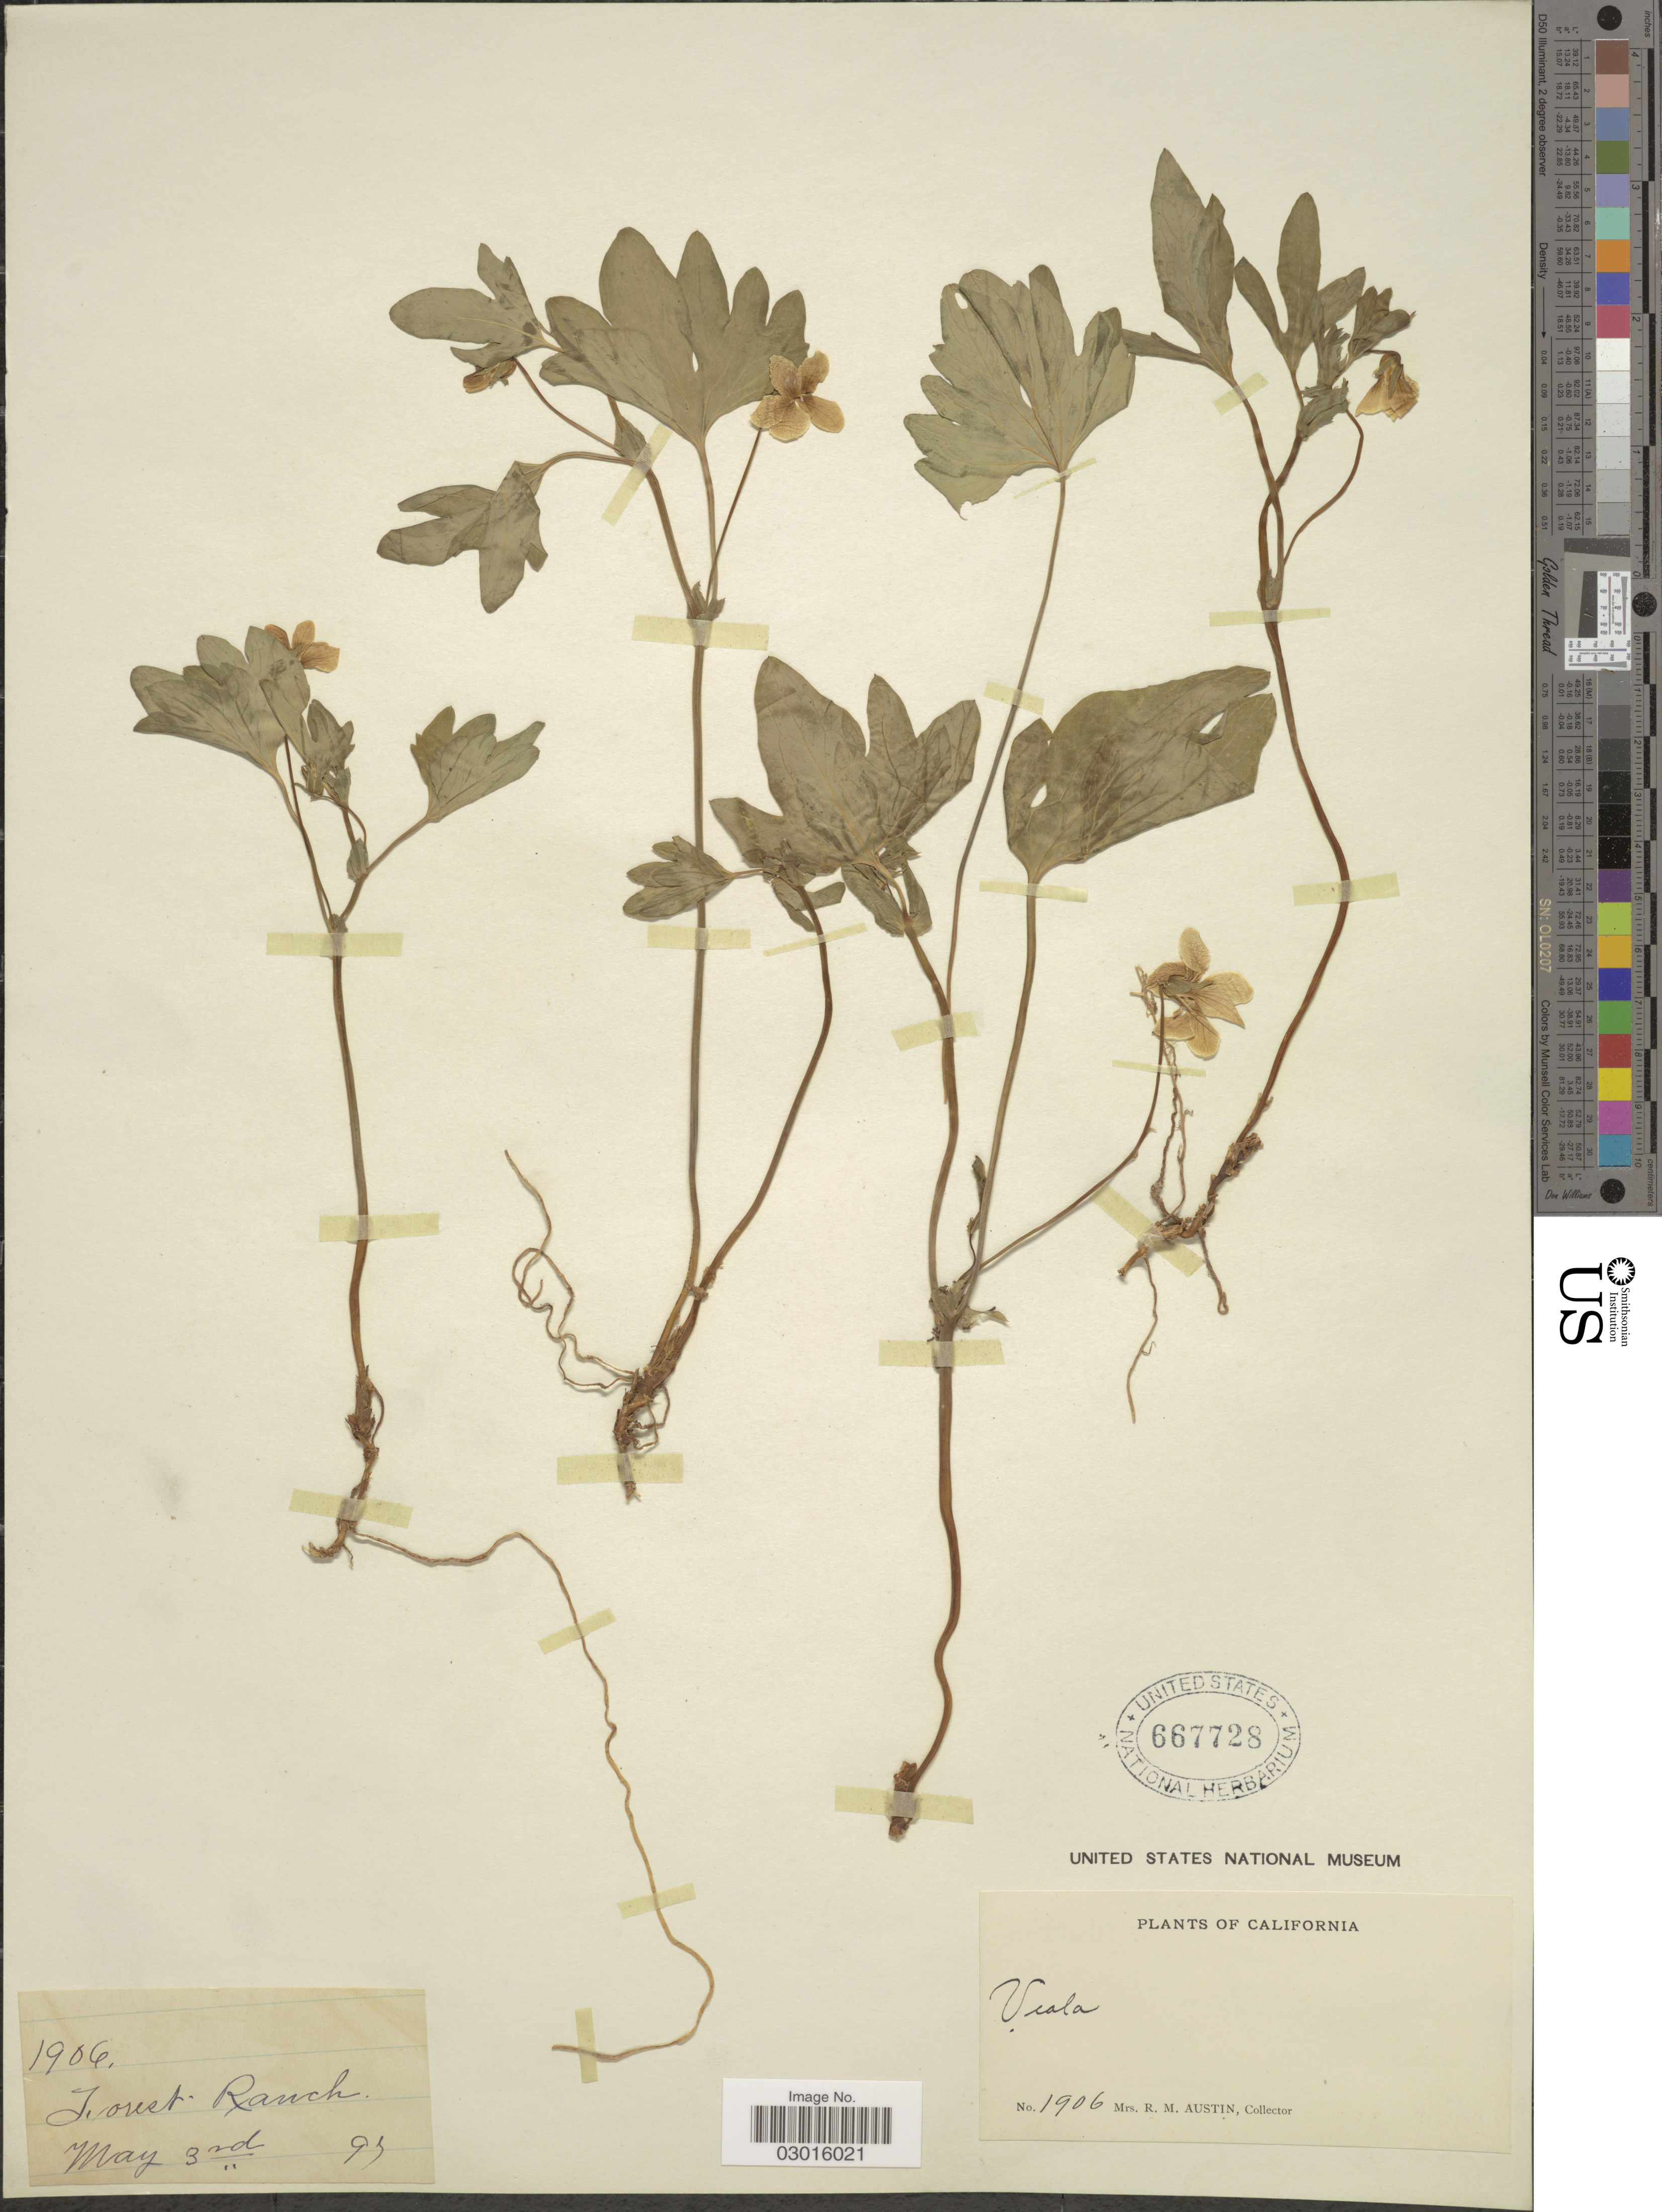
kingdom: Plantae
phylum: Tracheophyta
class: Magnoliopsida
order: Malpighiales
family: Violaceae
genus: Viola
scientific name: Viola lobata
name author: Benth.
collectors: R. Austin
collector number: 1906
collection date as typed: Transcribed d/m/y: 3/5/95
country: United States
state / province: California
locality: Forest Ranch.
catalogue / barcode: US 667728